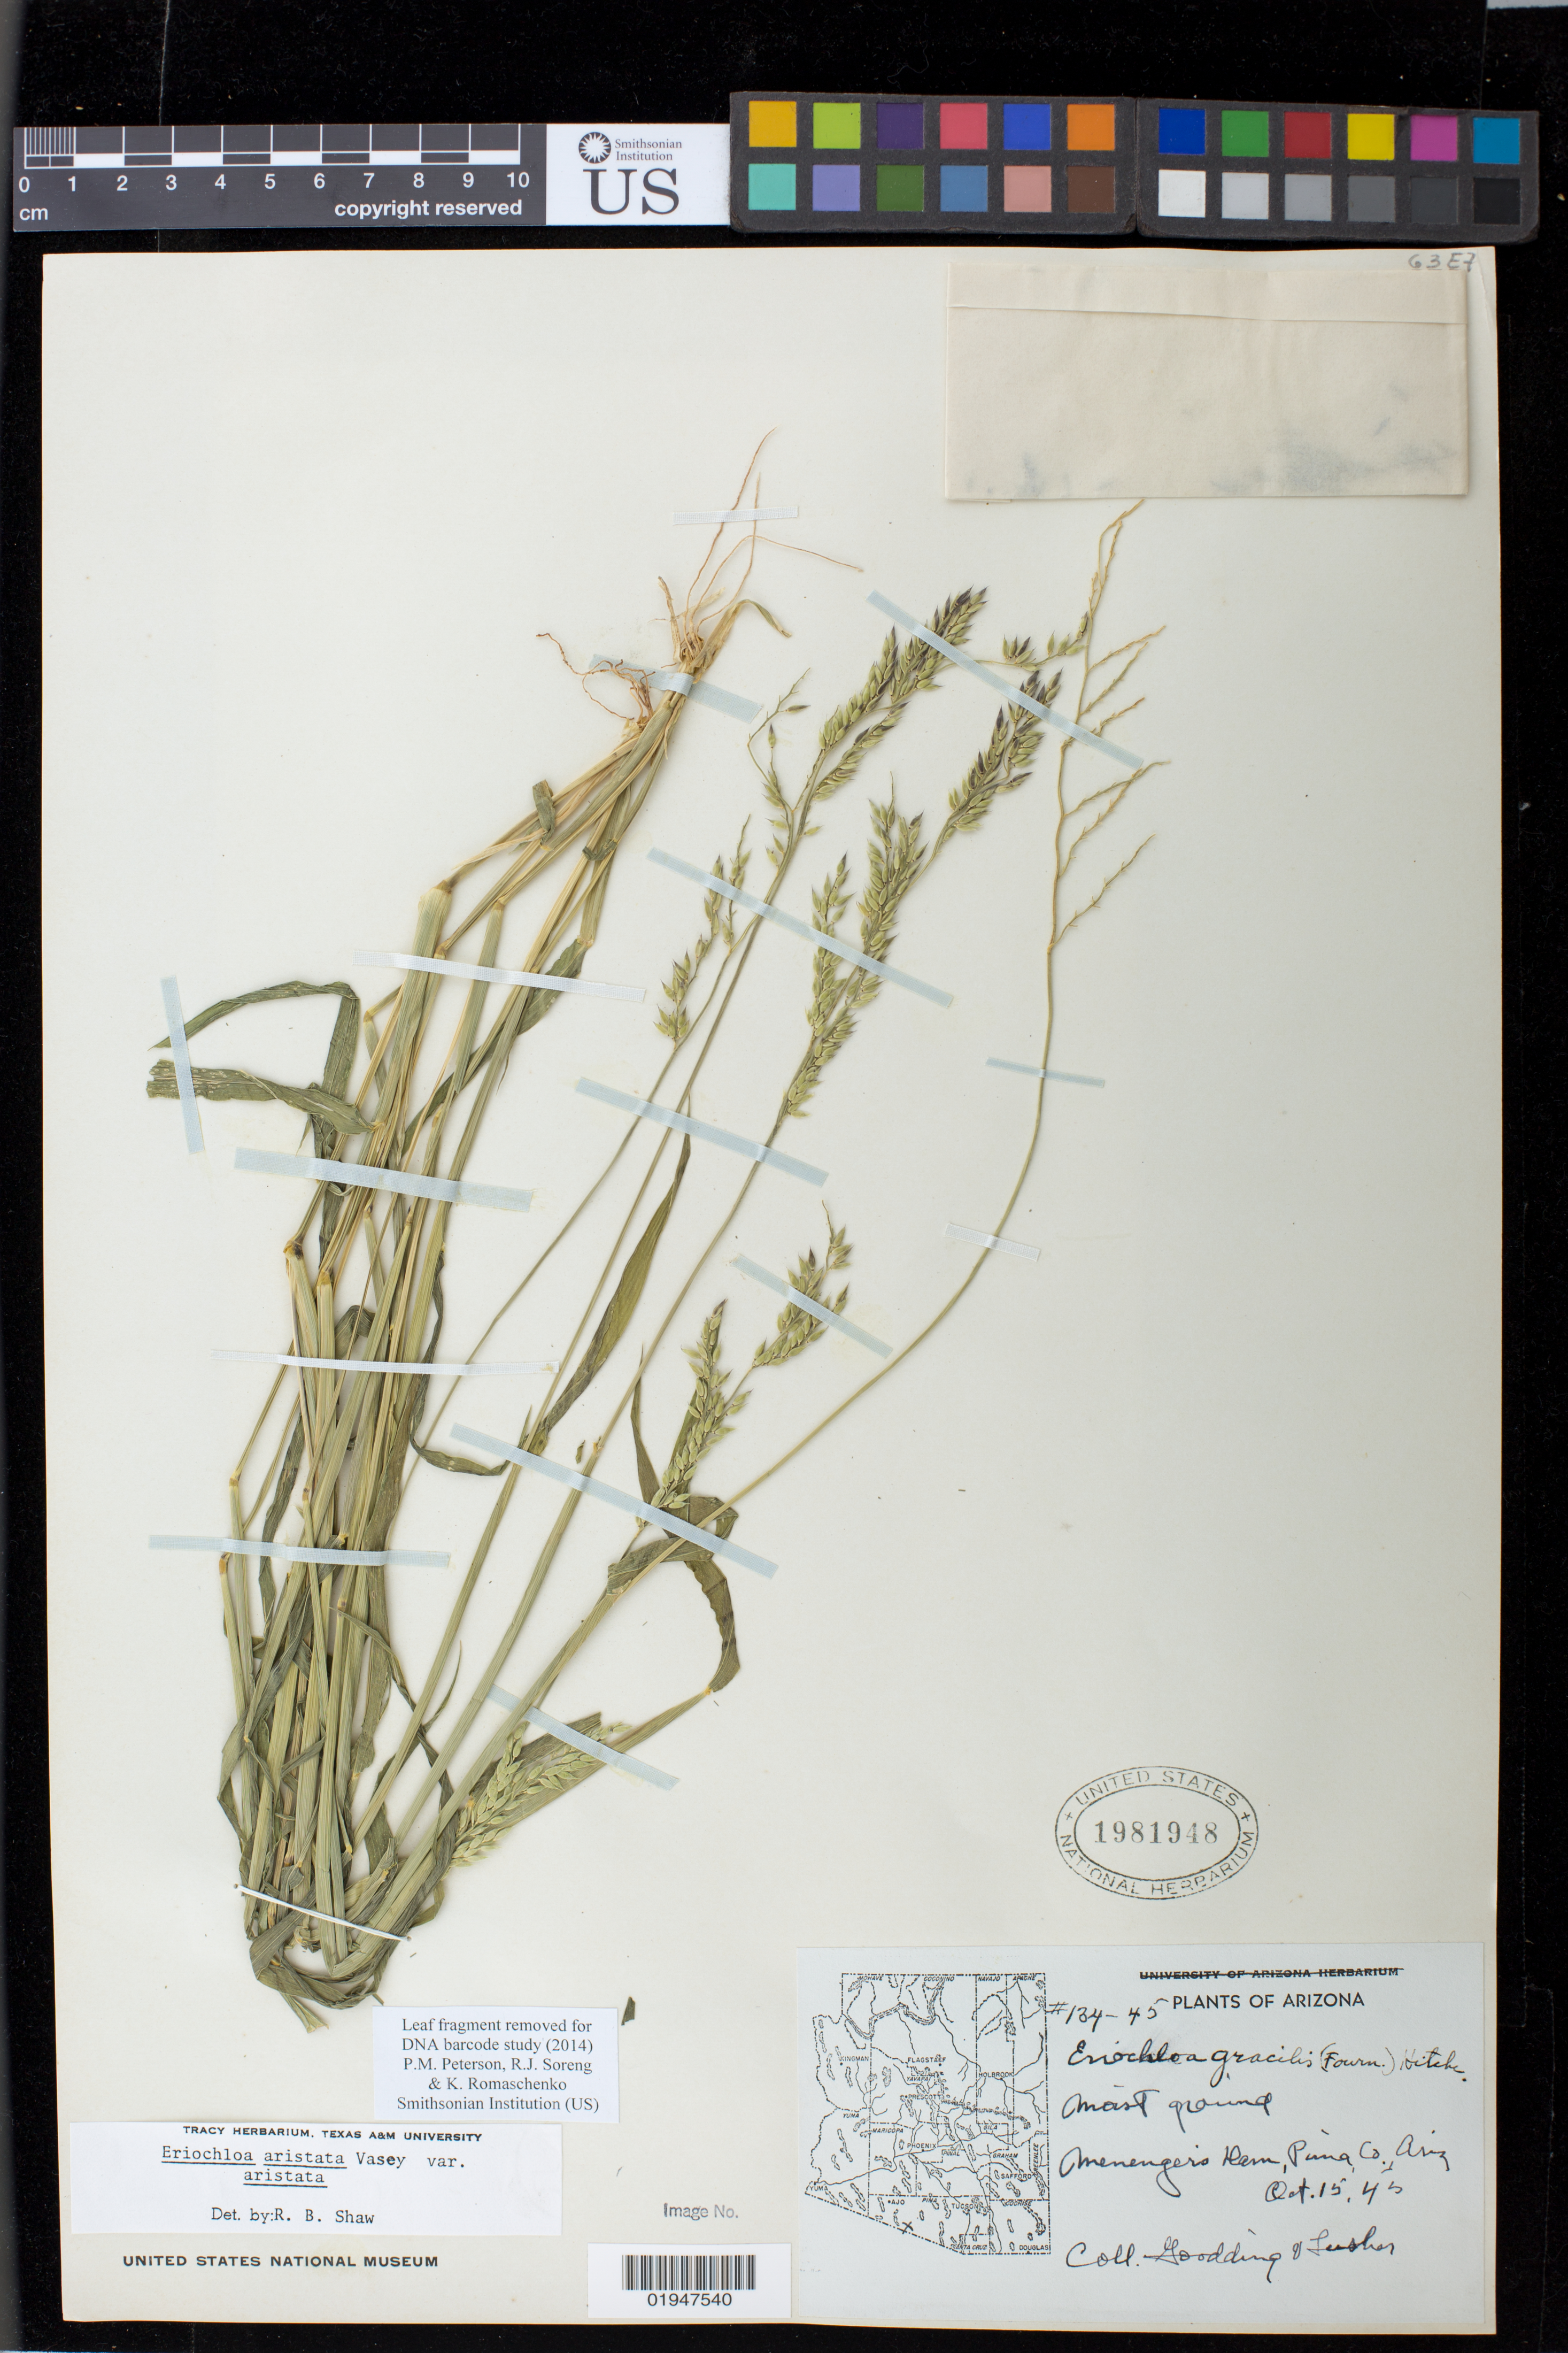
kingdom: Plantae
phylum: Tracheophyta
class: Liliopsida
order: Poales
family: Poaceae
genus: Eriochloa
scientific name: Eriochloa aristata var. aristata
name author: Vasey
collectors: Goodding & Lusher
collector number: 134-45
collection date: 1945-10-15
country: United States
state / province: Arizona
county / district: Pima County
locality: Menenger's Dam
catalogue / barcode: US 1981948